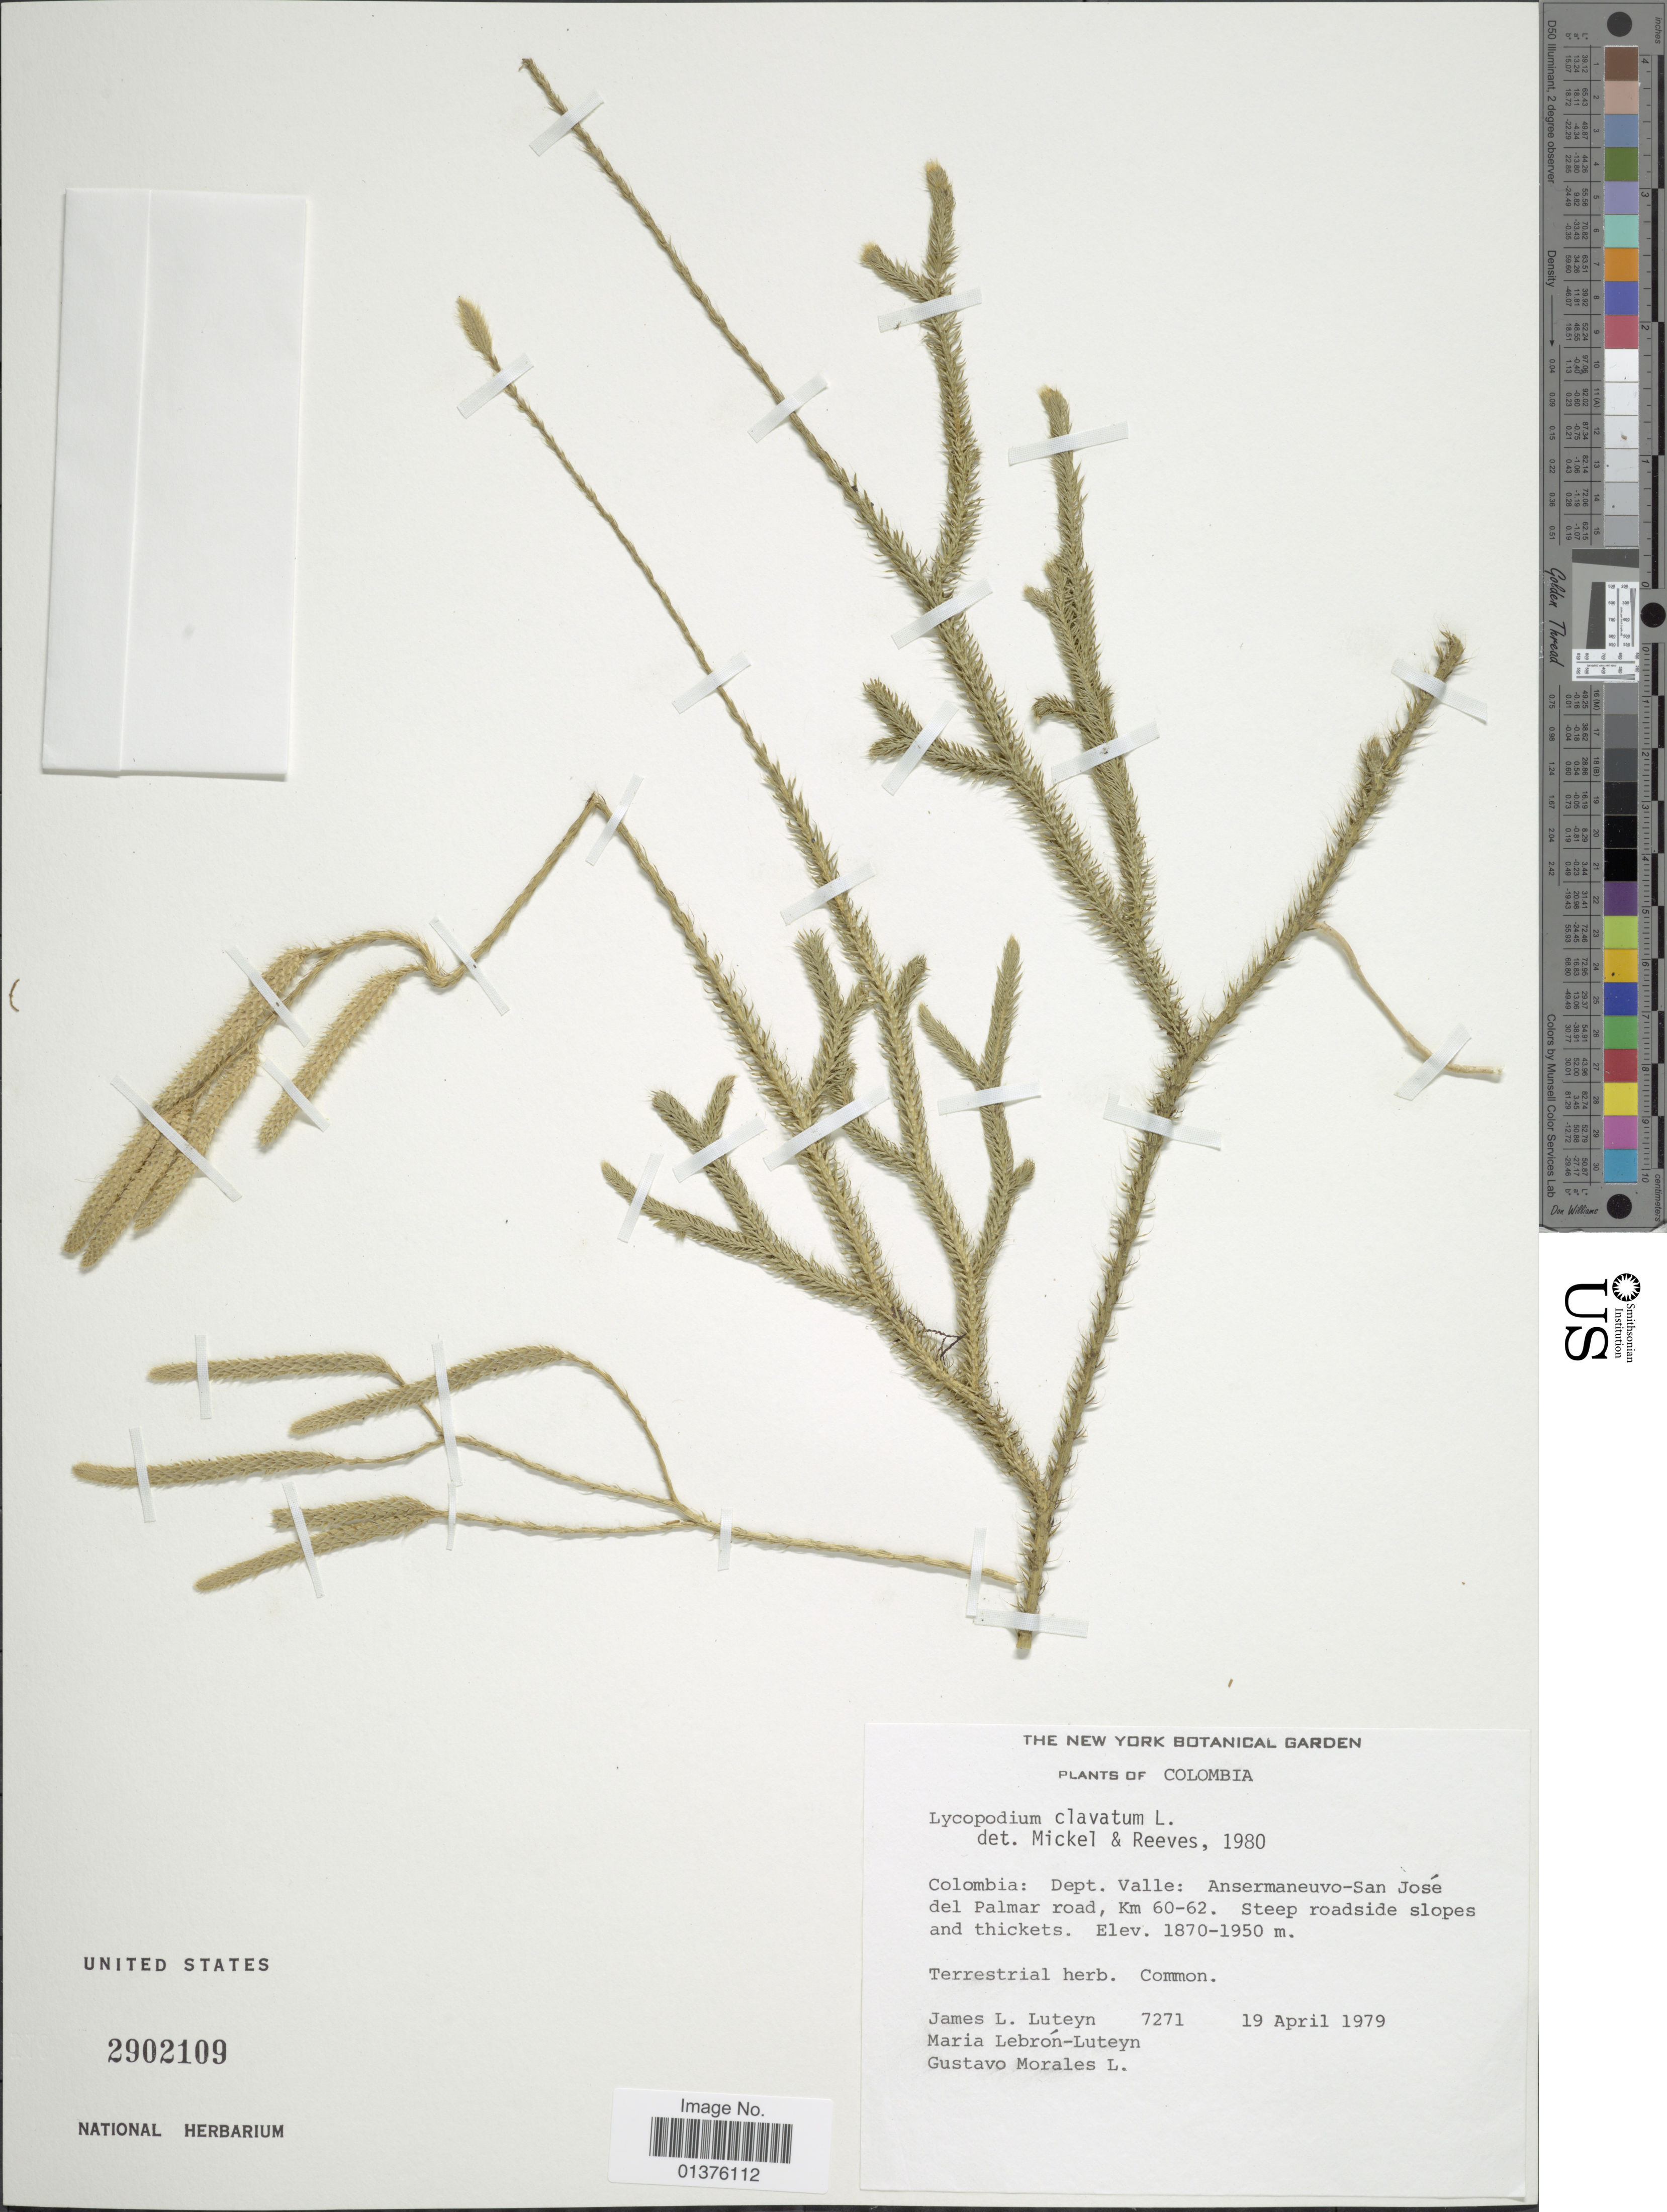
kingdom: Plantae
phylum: Tracheophyta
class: Lycopodiopsida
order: Lycopodiales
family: Lycopodiaceae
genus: Lycopodium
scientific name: Lycopodium clavatum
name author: L.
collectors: J. L. Luteyn, M. L. Lebrón-Luteyn & G. Morales L.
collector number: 7271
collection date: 1979-04-19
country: Colombia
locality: Dept. Valle: Ansermaneuvo-San José del Palmar road, km 60-62 steep roadside slopes and thickets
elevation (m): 1870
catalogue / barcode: US 2902109